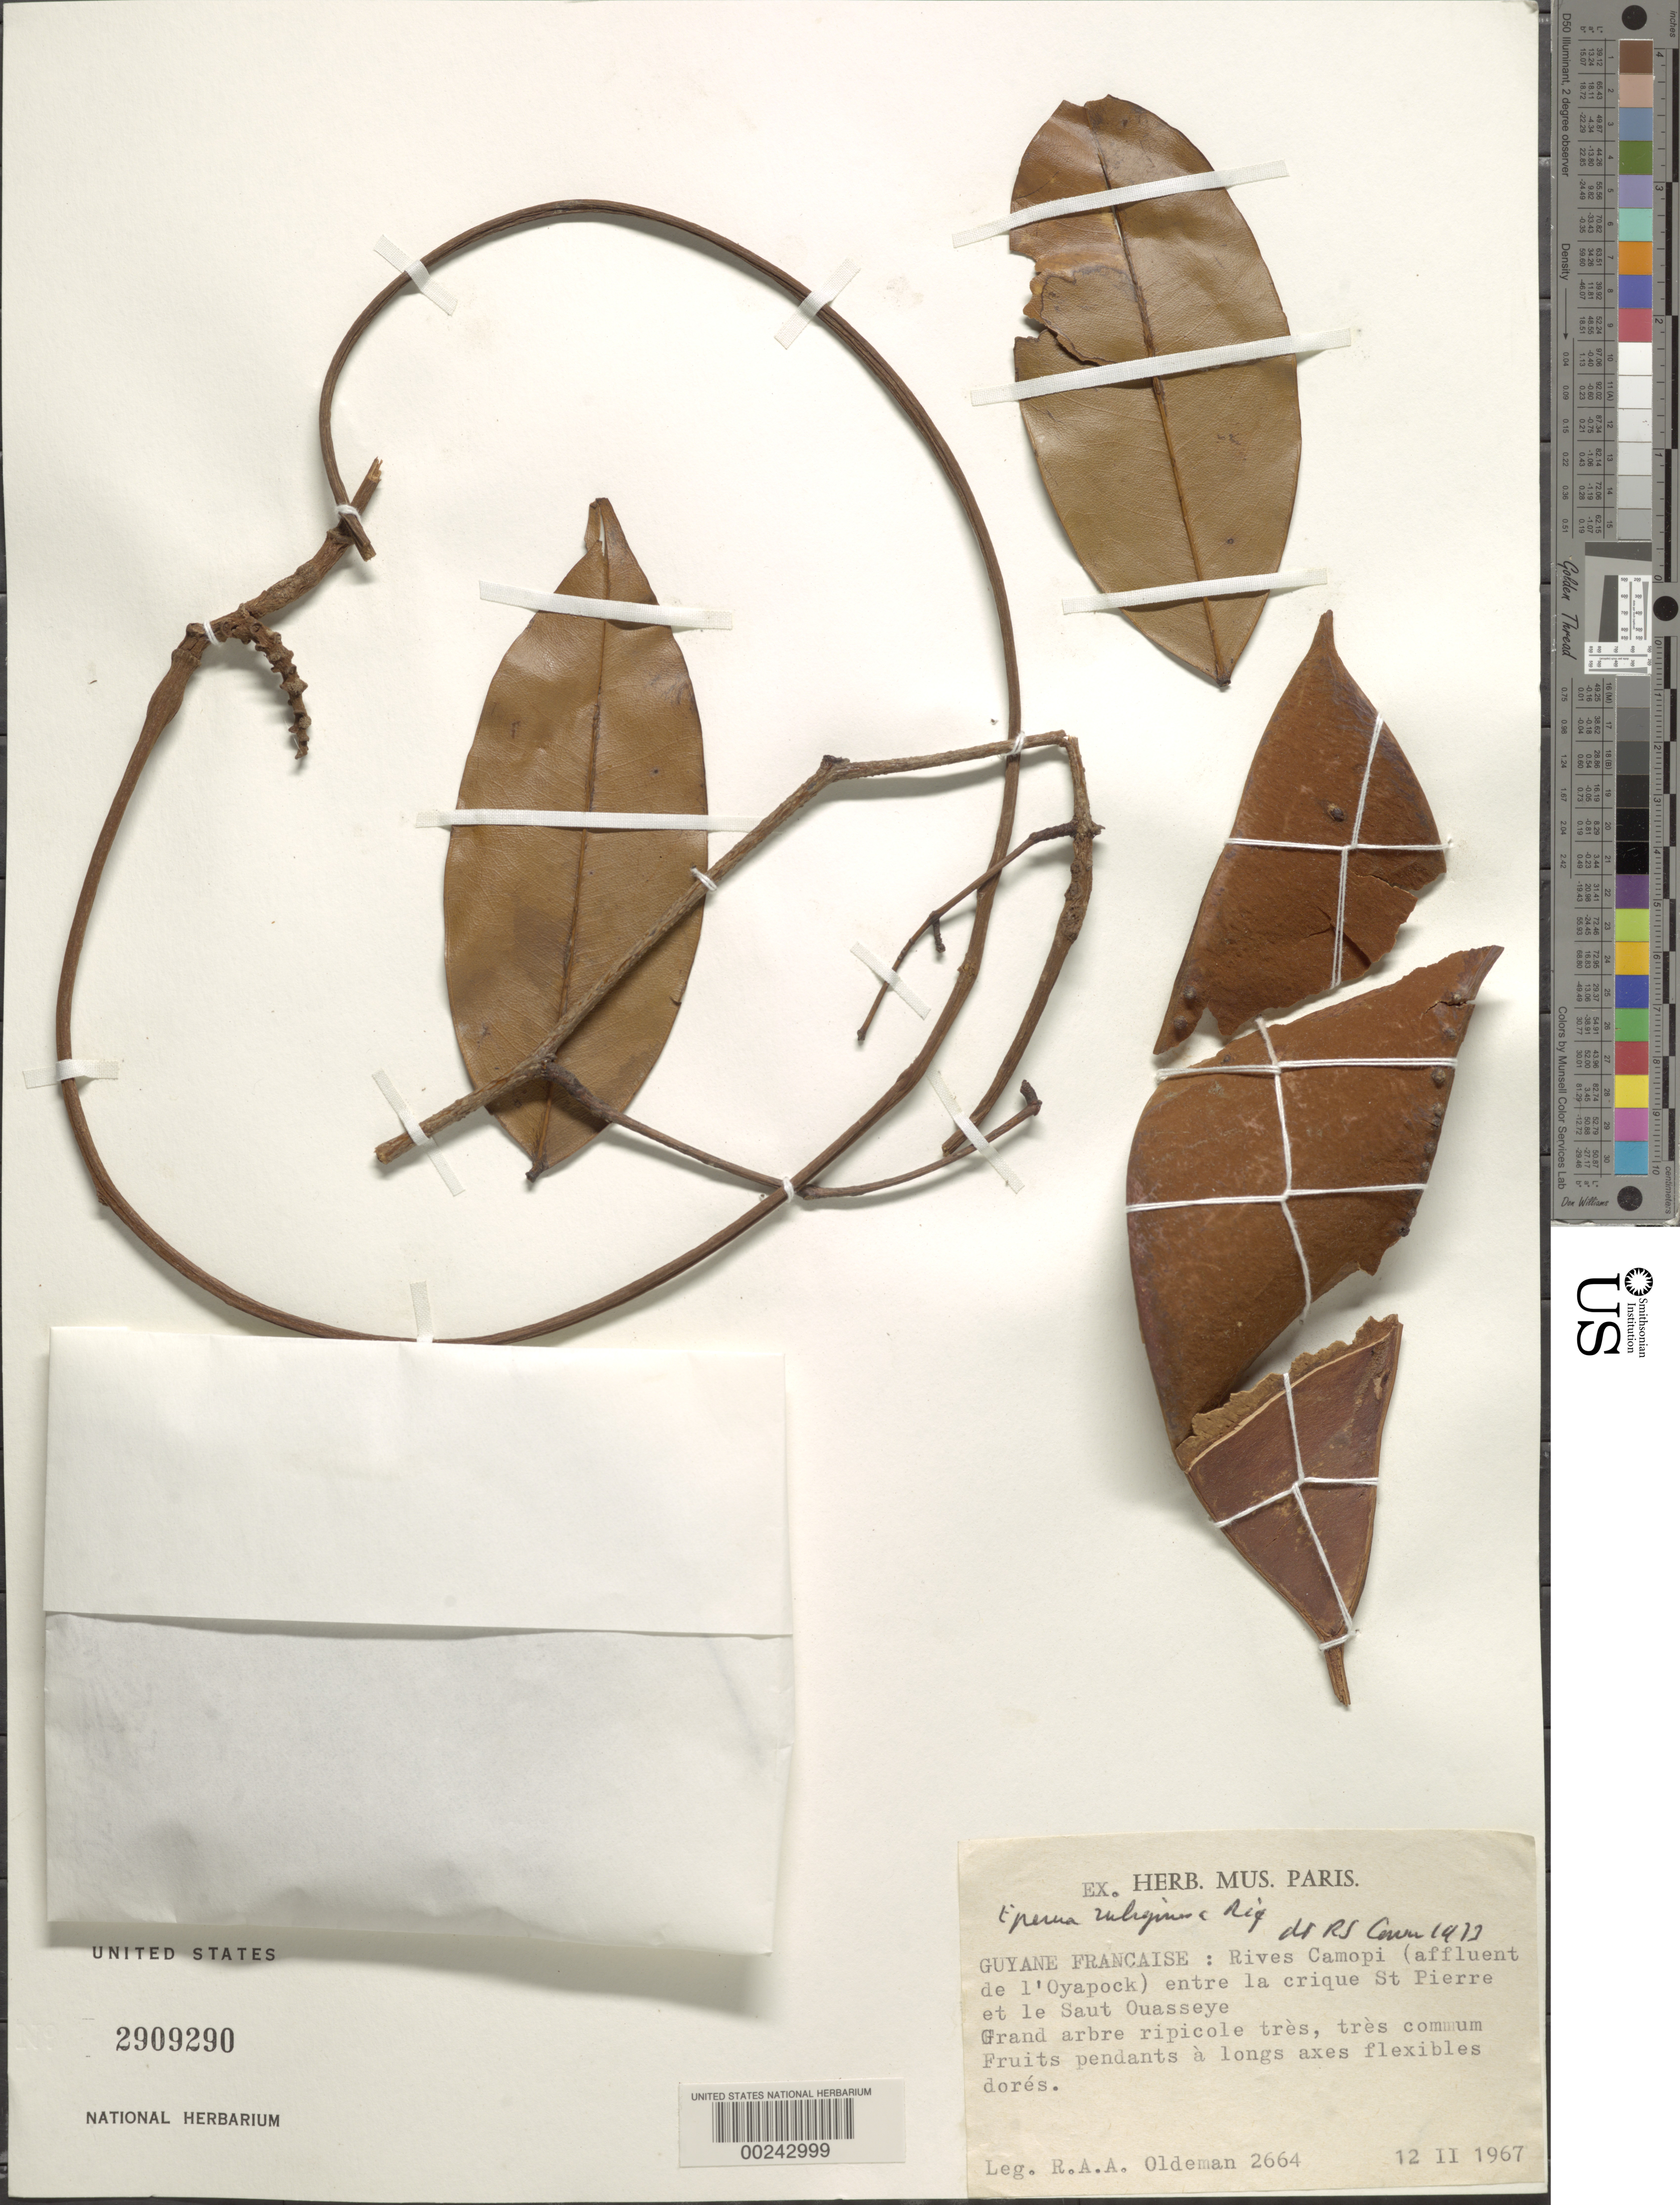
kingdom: Plantae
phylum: Tracheophyta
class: Magnoliopsida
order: Fabales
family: Fabaceae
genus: Eperua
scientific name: Eperua rubiginosa var. grandiflora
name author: Pulle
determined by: Fortes, E. A.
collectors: R. Oldeman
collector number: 2664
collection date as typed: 12 Feb 1967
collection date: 1967-02-12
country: French Guiana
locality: Rives camopi (affluent of oyapock) between the creek st pierre and the saut ouasseye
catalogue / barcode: US 2909290